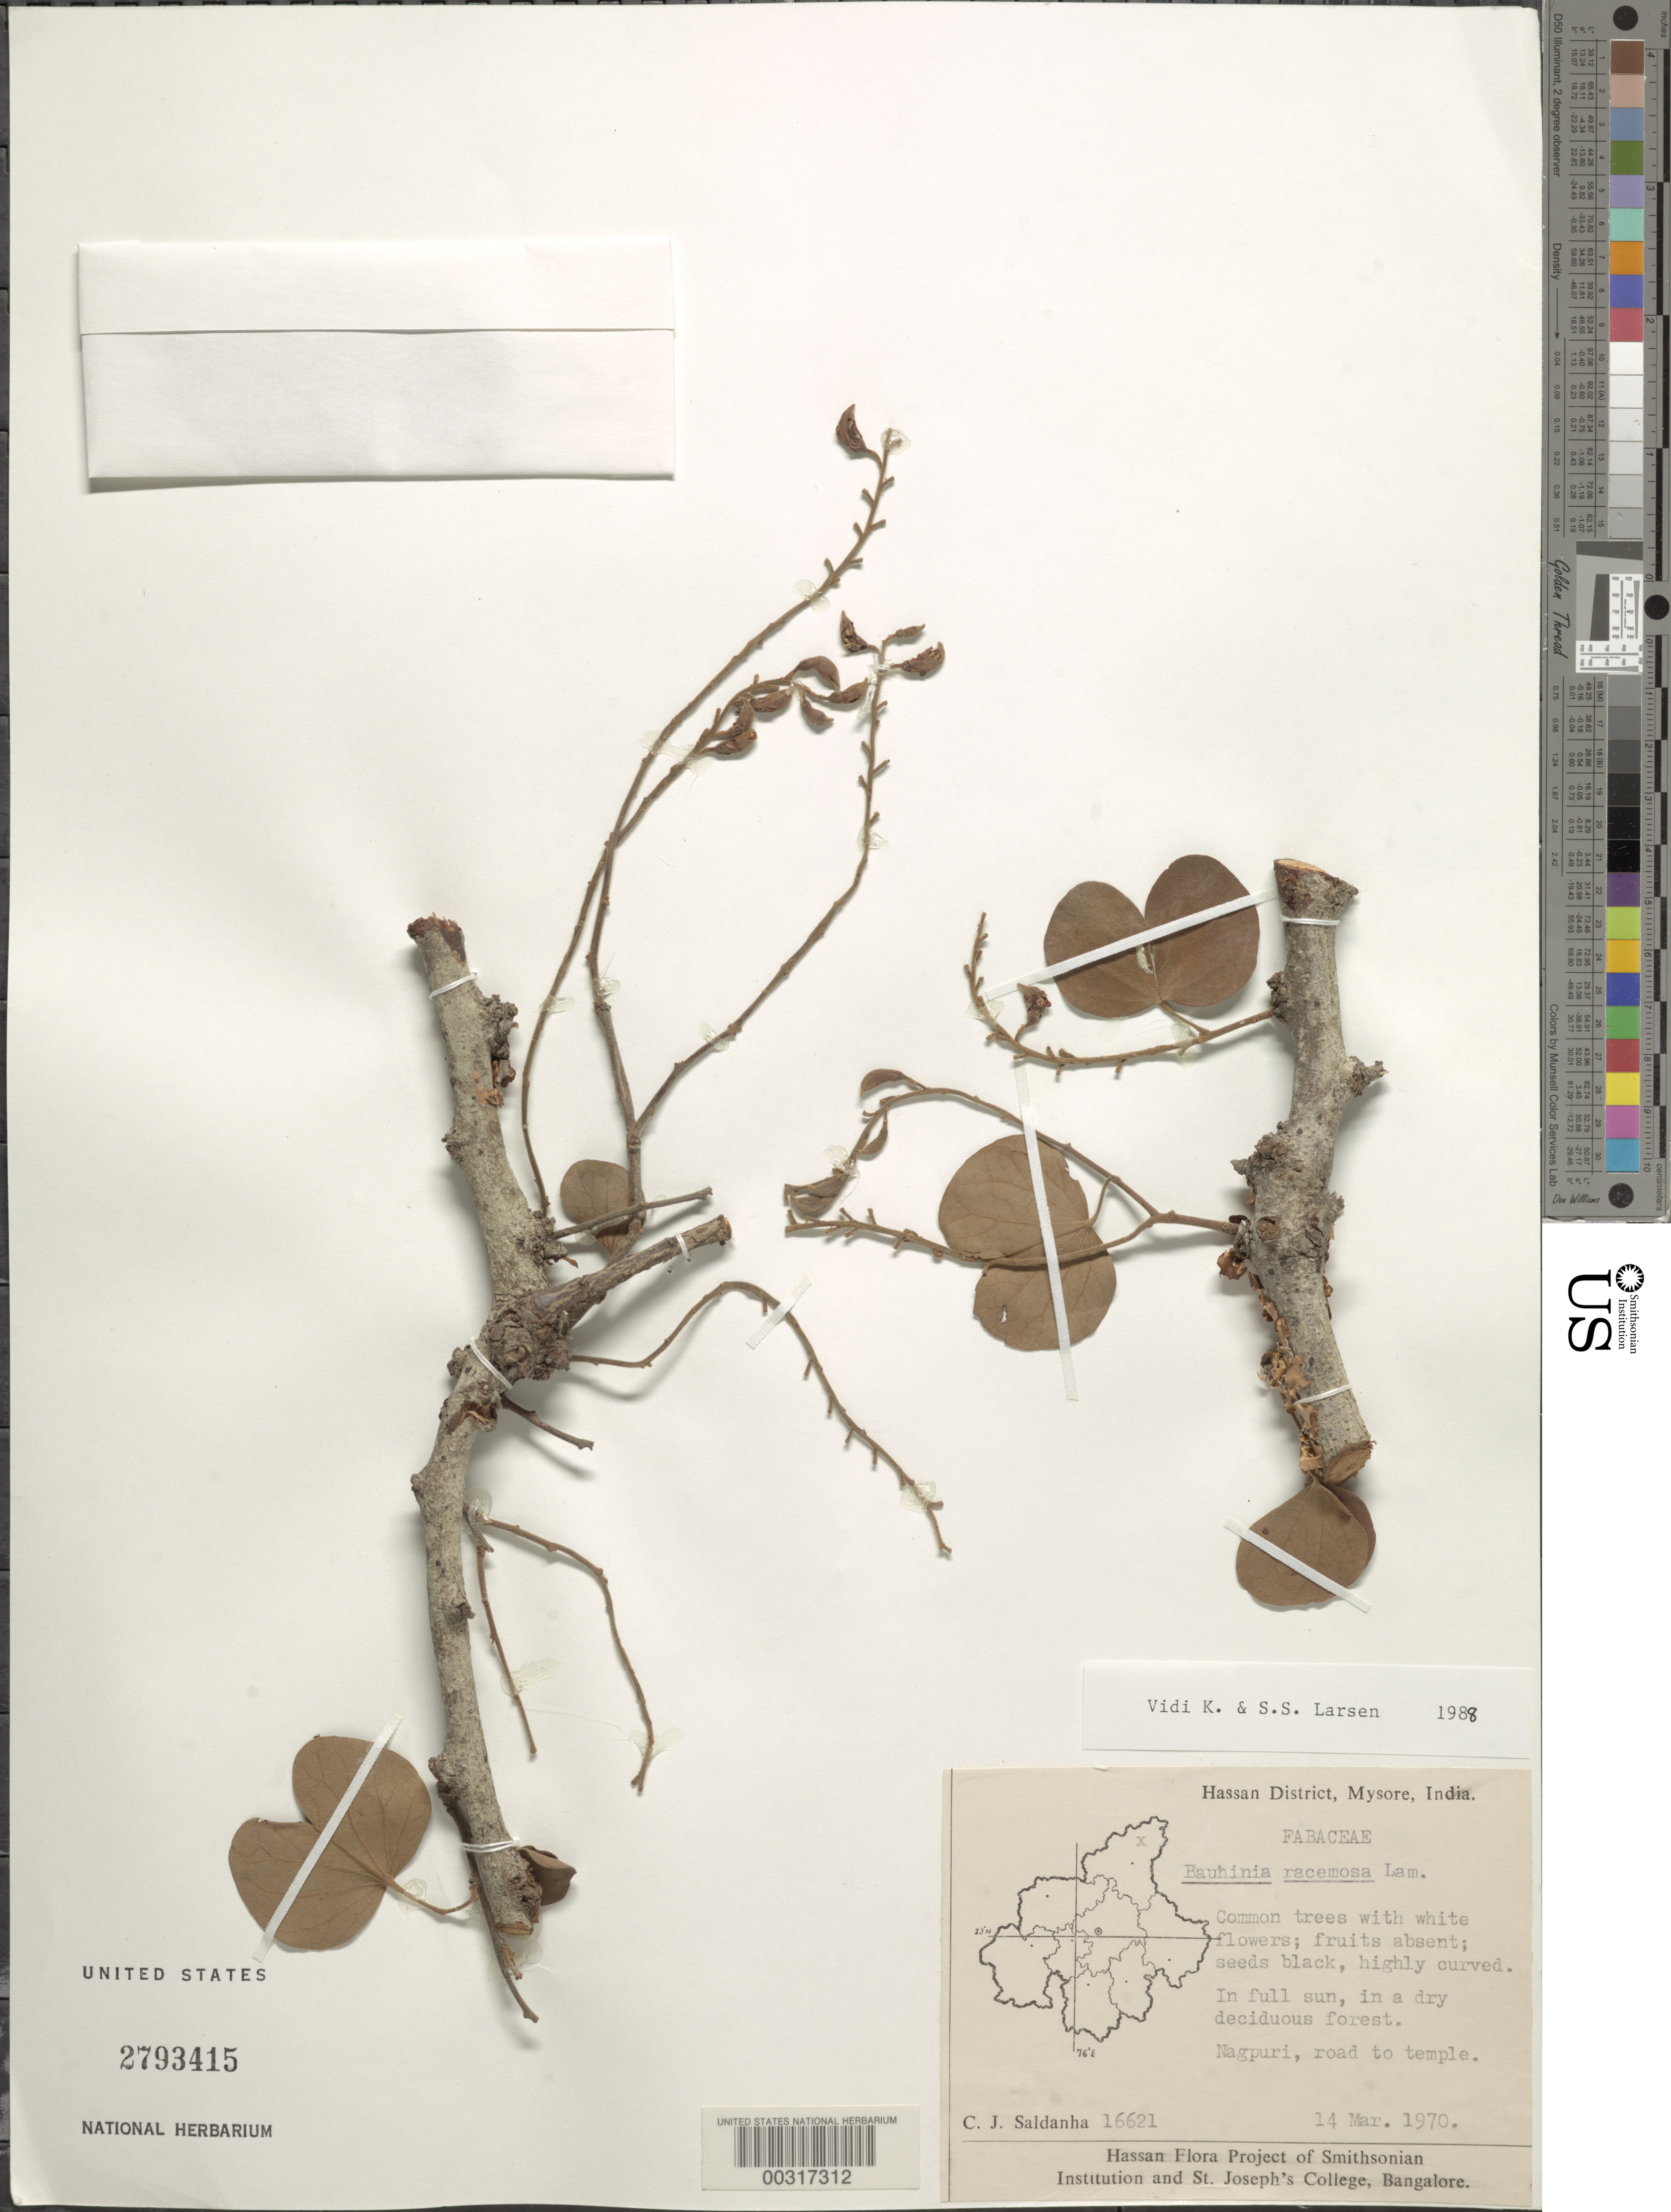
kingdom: Plantae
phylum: Tracheophyta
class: Magnoliopsida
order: Fabales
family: Fabaceae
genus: Bauhinia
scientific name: Bauhinia racemosa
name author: Lam.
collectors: C. J. Saldanha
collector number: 16621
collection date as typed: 14 Mar 1970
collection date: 1970-03-14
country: India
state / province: Karnataka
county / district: Hassan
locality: Nagpuri, road to temple, mysore state [mysore state = karnataka.]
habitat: In full sun, in dry deciduous forest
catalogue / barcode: US 2793415